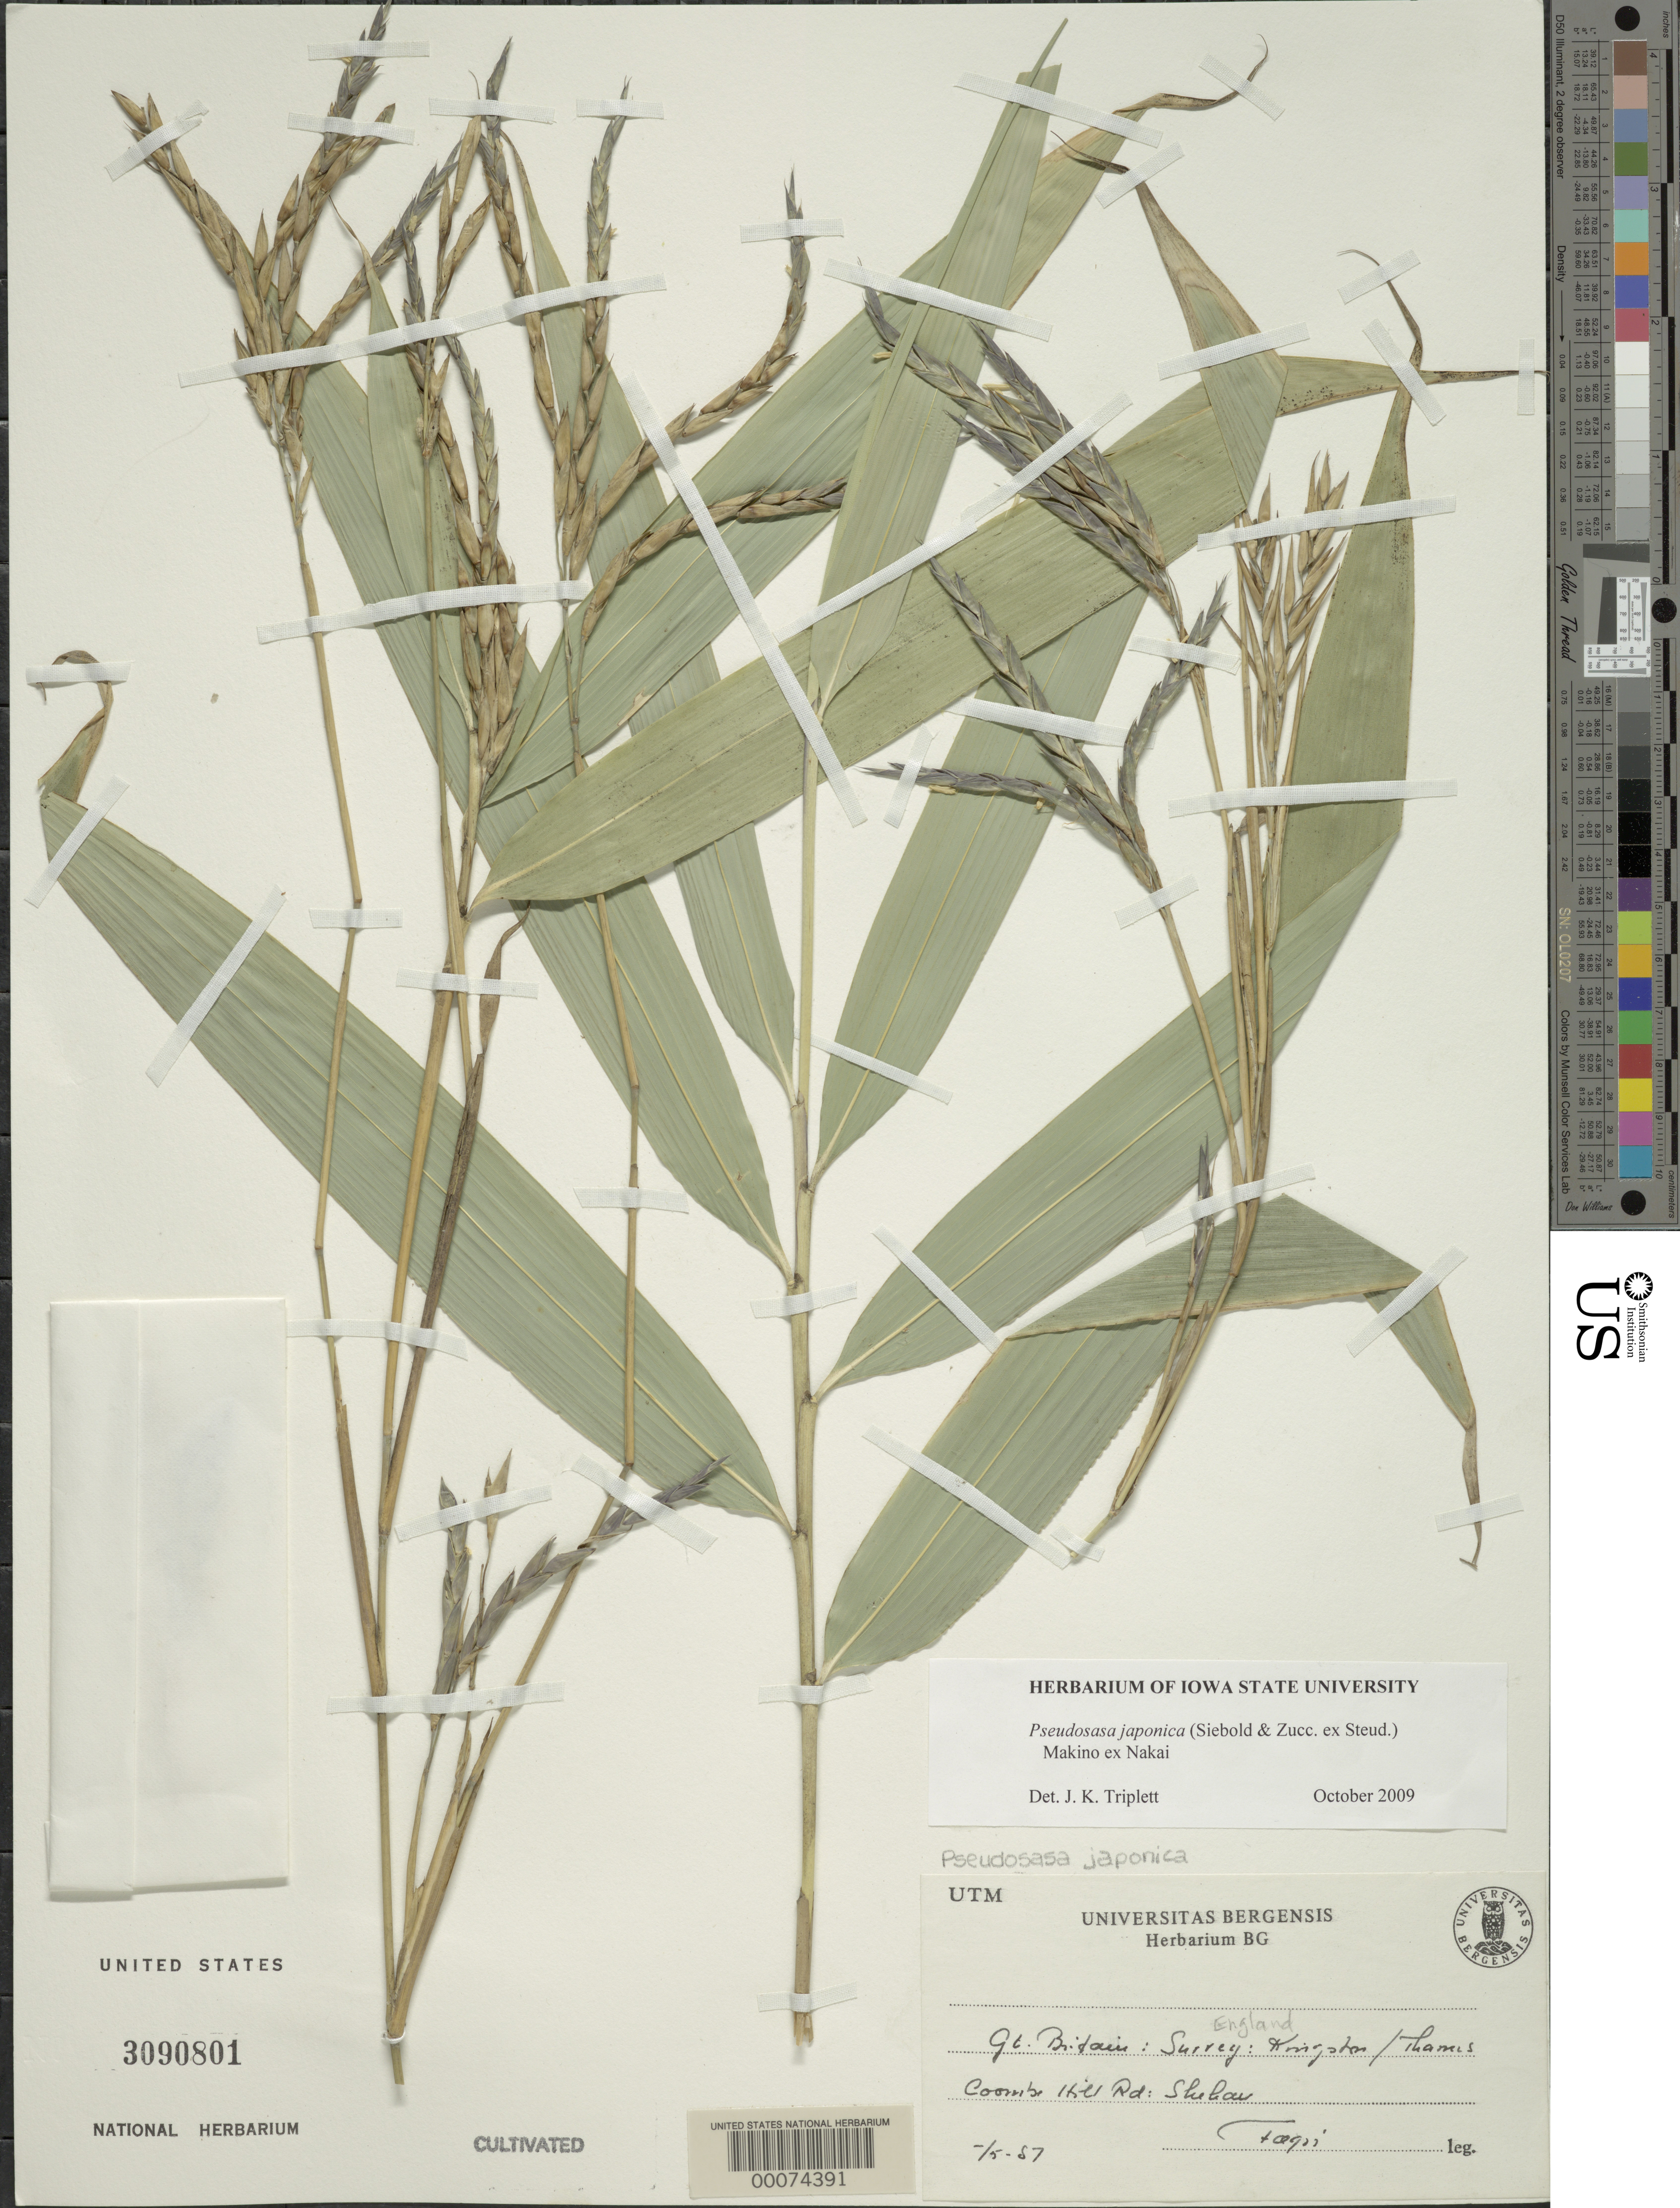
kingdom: Plantae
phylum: Tracheophyta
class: Liliopsida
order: Poales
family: Poaceae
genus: Pseudosasa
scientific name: Pseudosasa japonica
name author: (Siebold & Zucc. ex Steud.) Makino ex Nakai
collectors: -- Fagii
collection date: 1987-05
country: United Kingdom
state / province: England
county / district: Surrey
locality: Kinston/Thames, Coombe Ihei Road, Shehau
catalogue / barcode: US 3090801